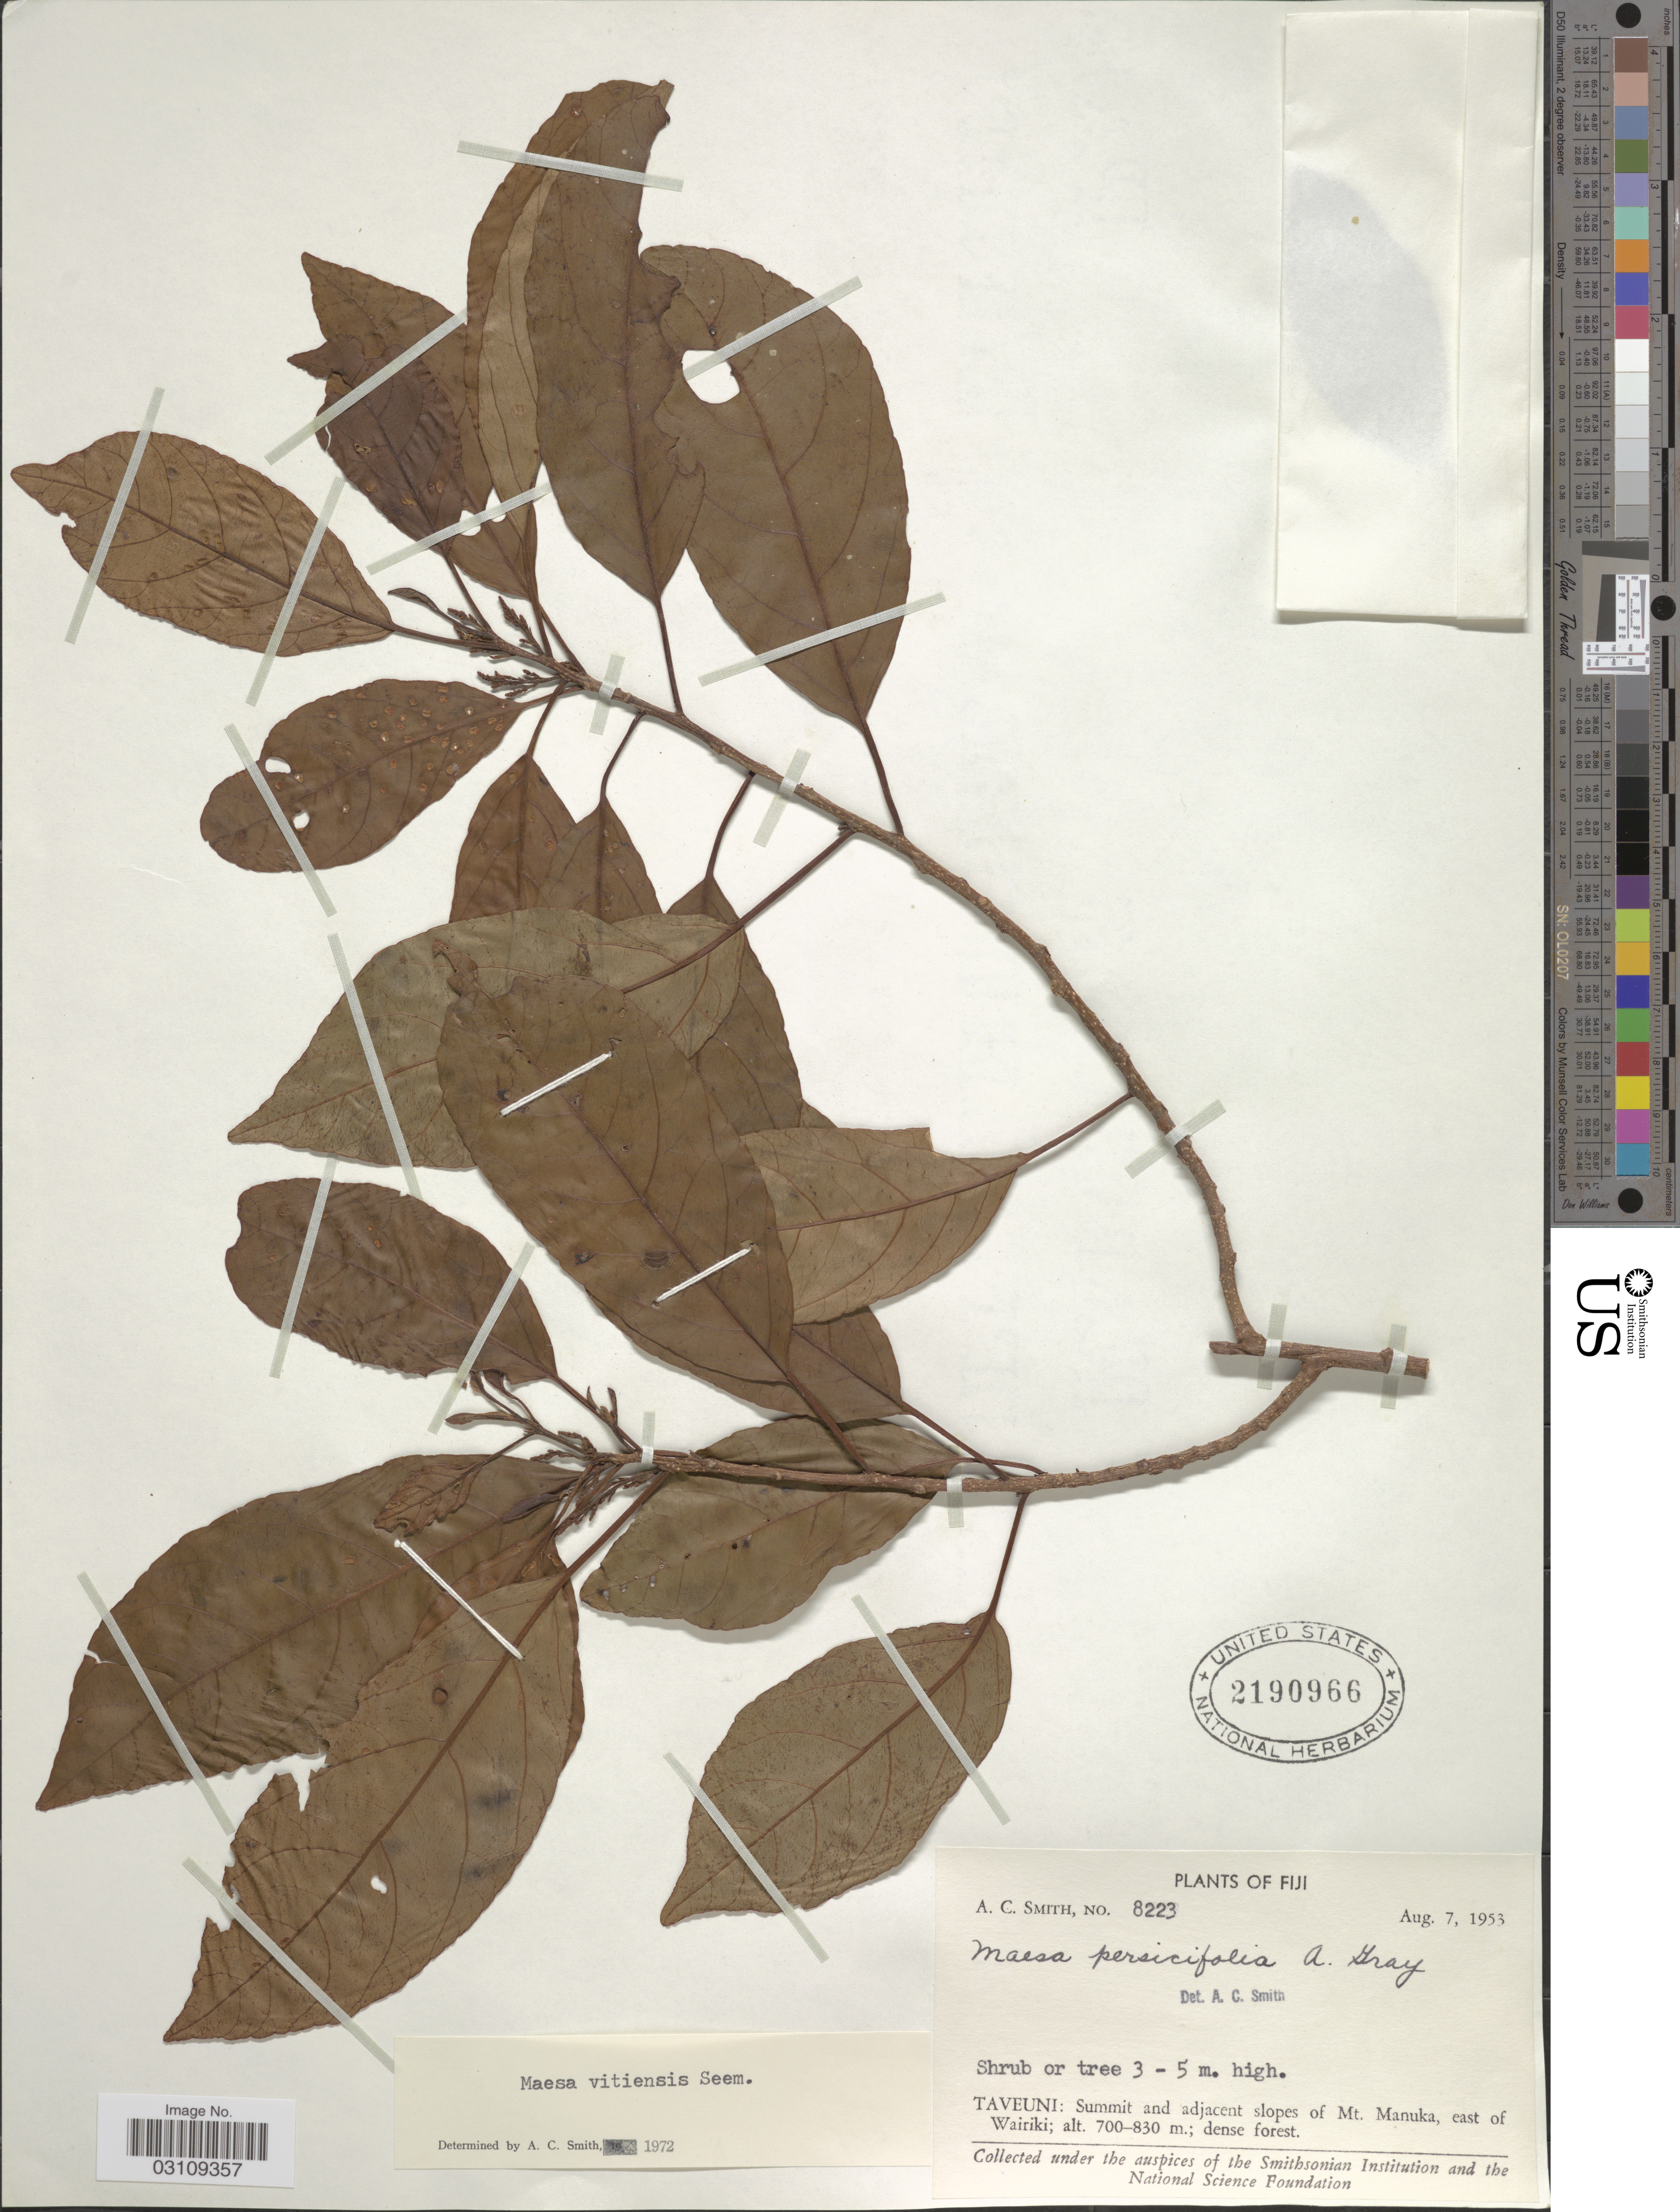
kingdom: Plantae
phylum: Tracheophyta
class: Magnoliopsida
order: Ericales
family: Primulaceae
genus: Maesa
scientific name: Maesa vitiensis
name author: Gillespie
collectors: A. C. Smith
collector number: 8223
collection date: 1953-08-07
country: Fiji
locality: Taveuni: Summit and adjacent slopes of Mt. Manuka, east of Wairiki.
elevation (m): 700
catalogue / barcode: US 2190966